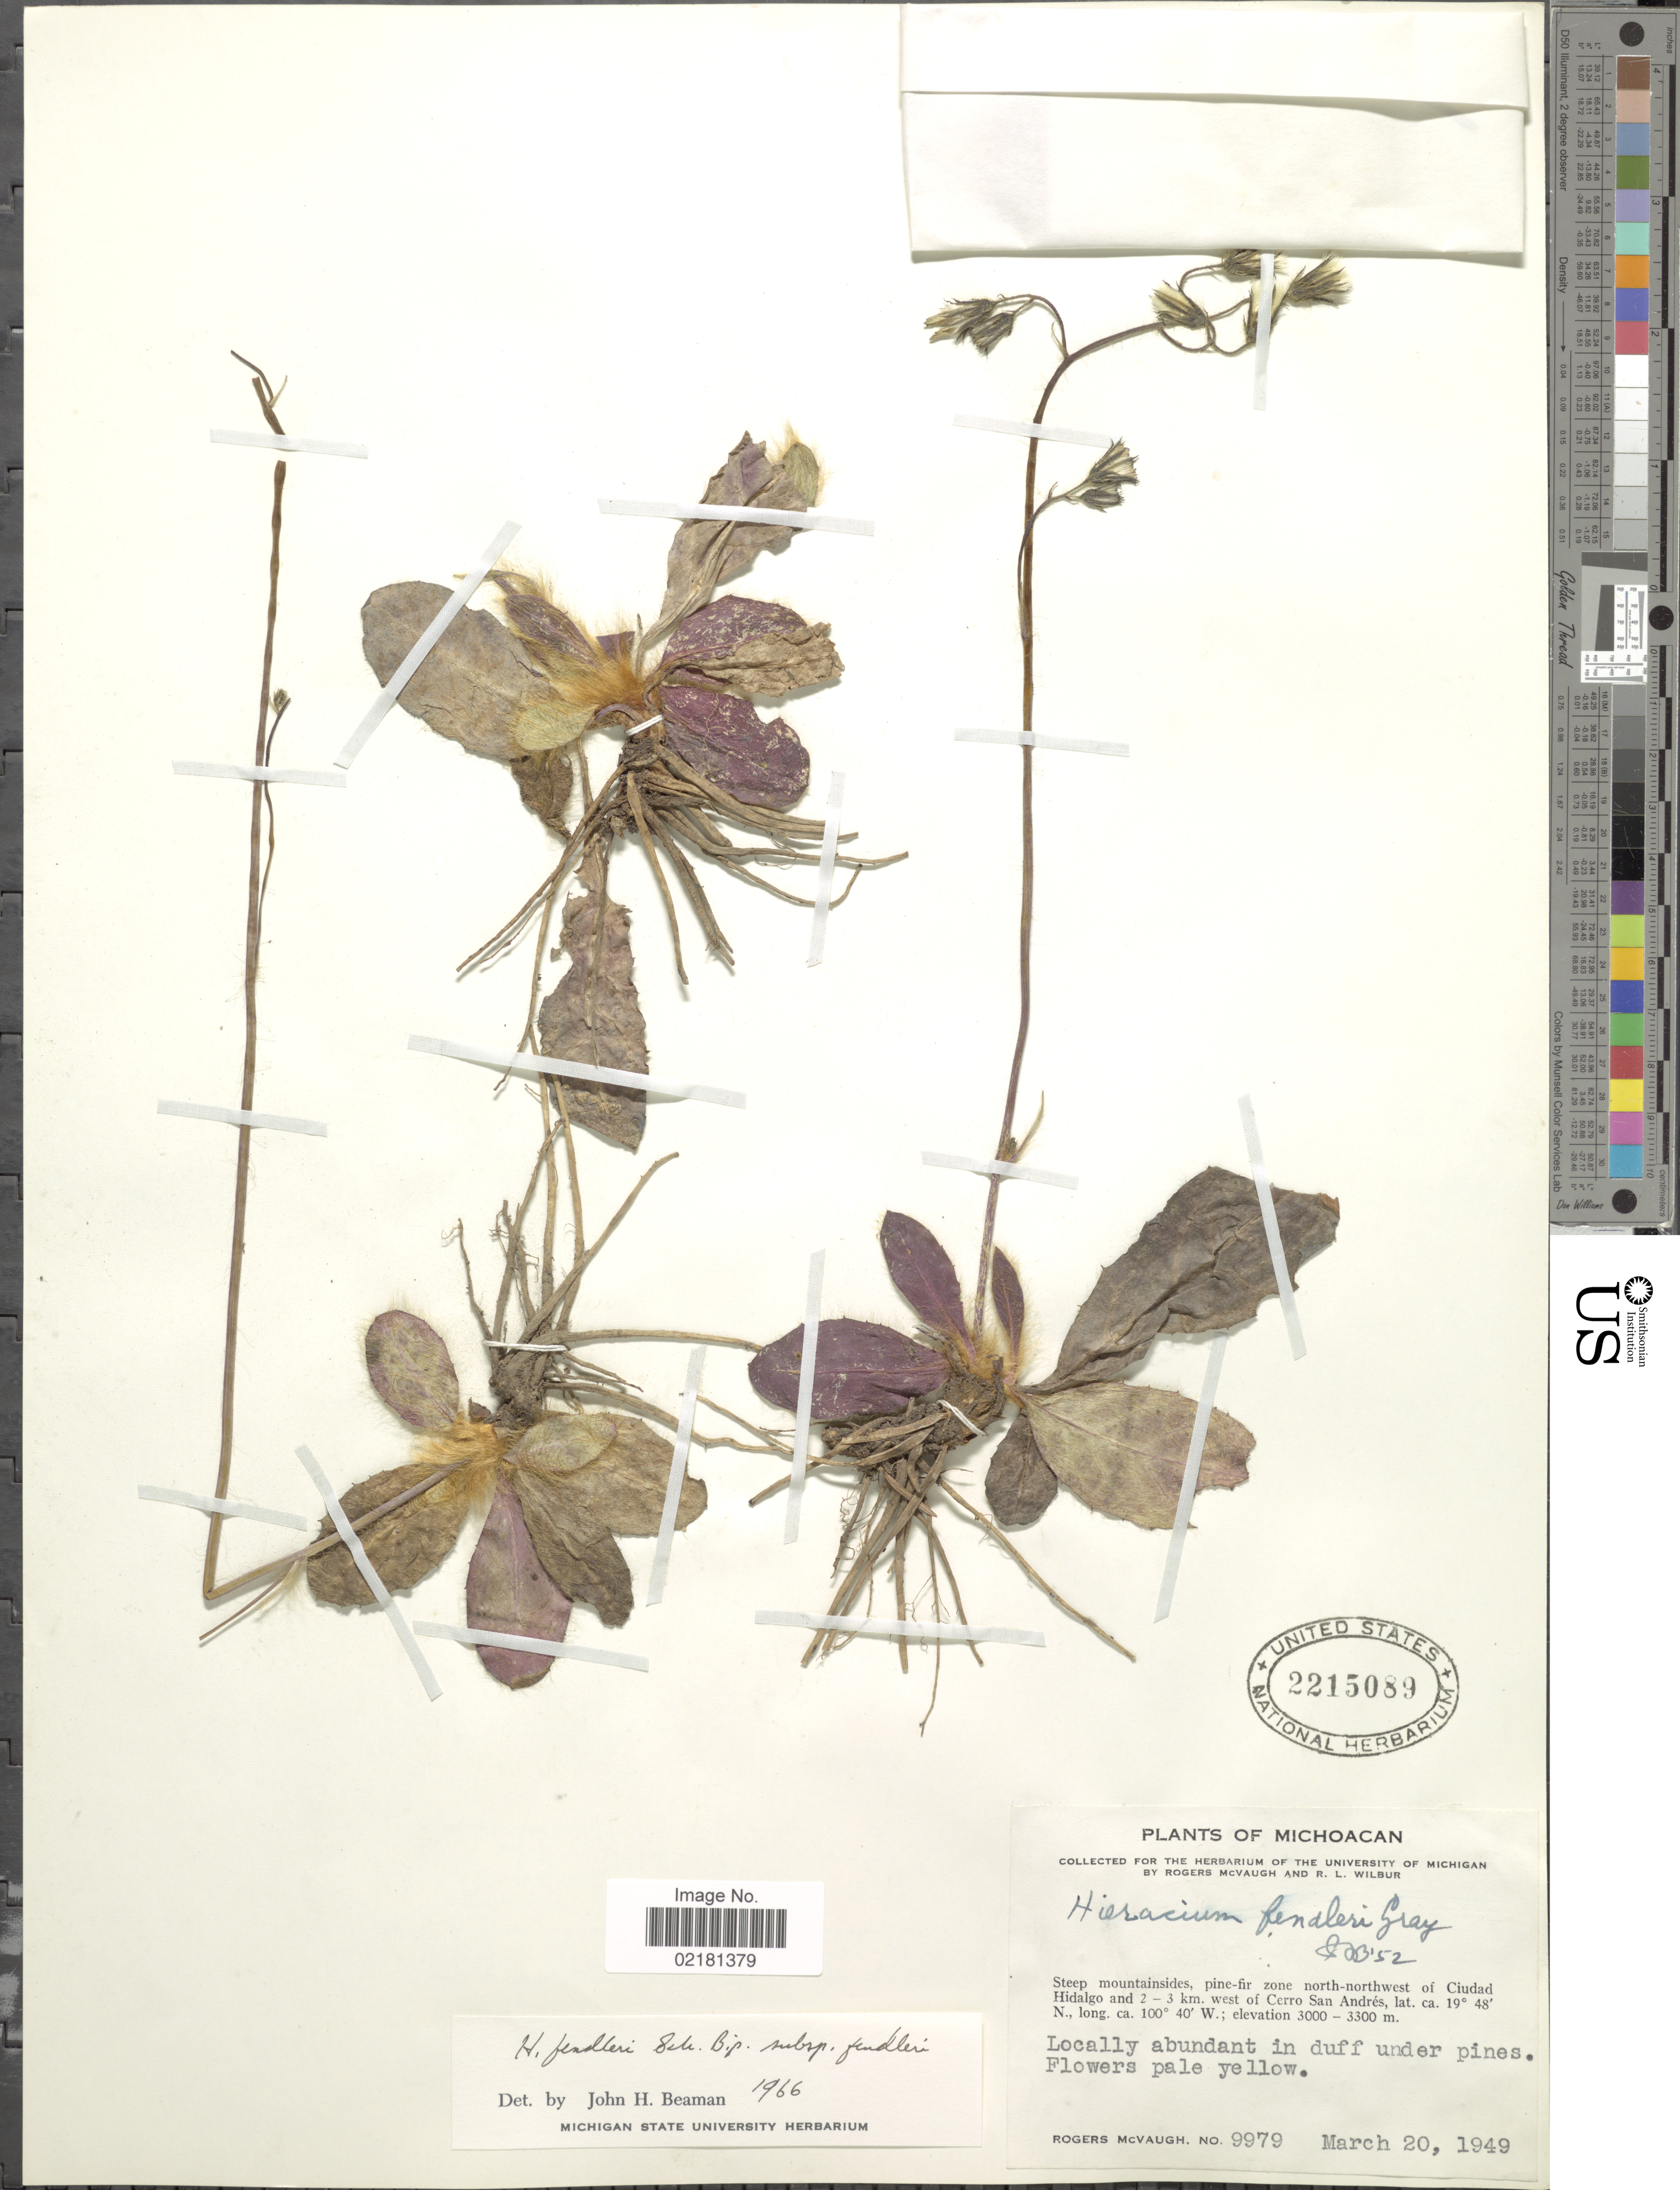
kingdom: Plantae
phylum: Tracheophyta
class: Magnoliopsida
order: Asterales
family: Asteraceae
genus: Hieracium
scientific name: Hieracium fendleri subsp. fendleri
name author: Sch. Bip.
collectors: R. McVaugh & R. L. Wilbur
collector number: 9979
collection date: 1949-03-20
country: Mexico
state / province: Michoacán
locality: Steep mountainsides, pine-fr zone north-northwest of Ciudad Hidalgo and 2-3 km. west of Cerro San Andres.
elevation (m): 3000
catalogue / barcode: US 2215089